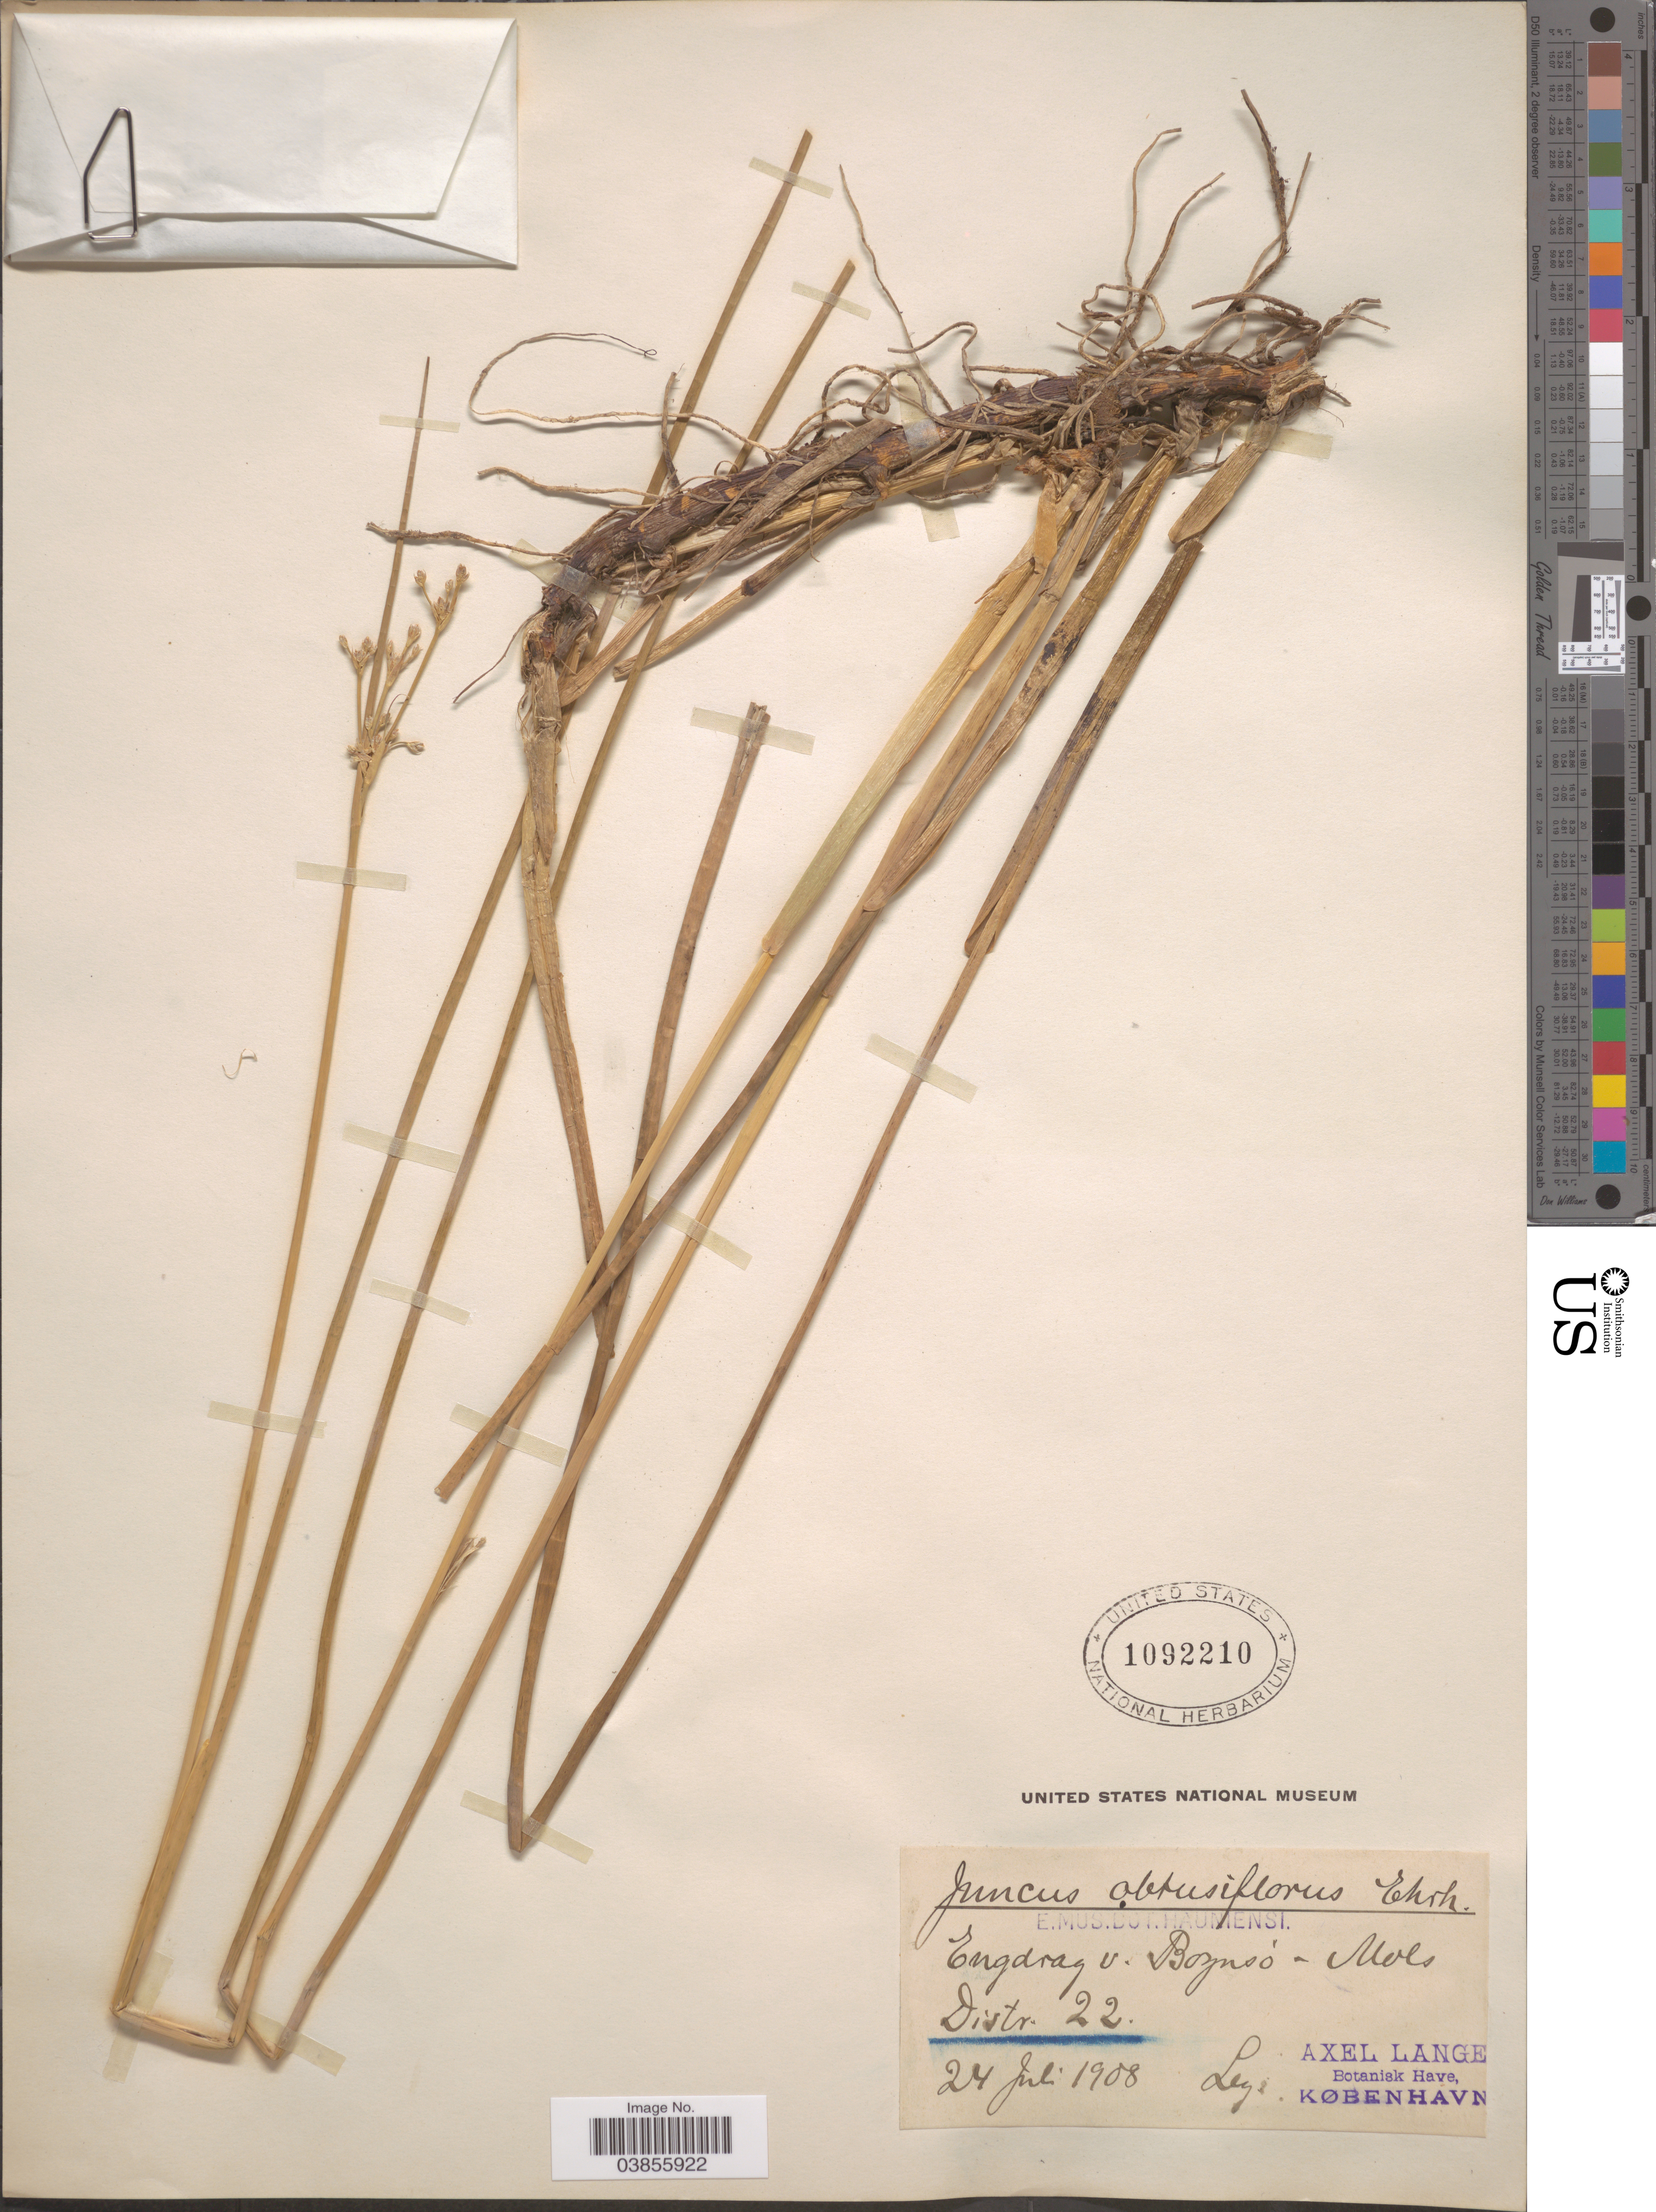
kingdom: Plantae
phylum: Tracheophyta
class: Liliopsida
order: Poales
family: Juncaceae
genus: Juncus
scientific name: Juncus obtusiflorus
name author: Ehrh. ex Hoffm.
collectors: A. E. Lange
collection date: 1908-07-24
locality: Engdrag [interpreted] v. Boznsò-Mols [interpreted]. Distr. 22.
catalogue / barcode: US 1092210